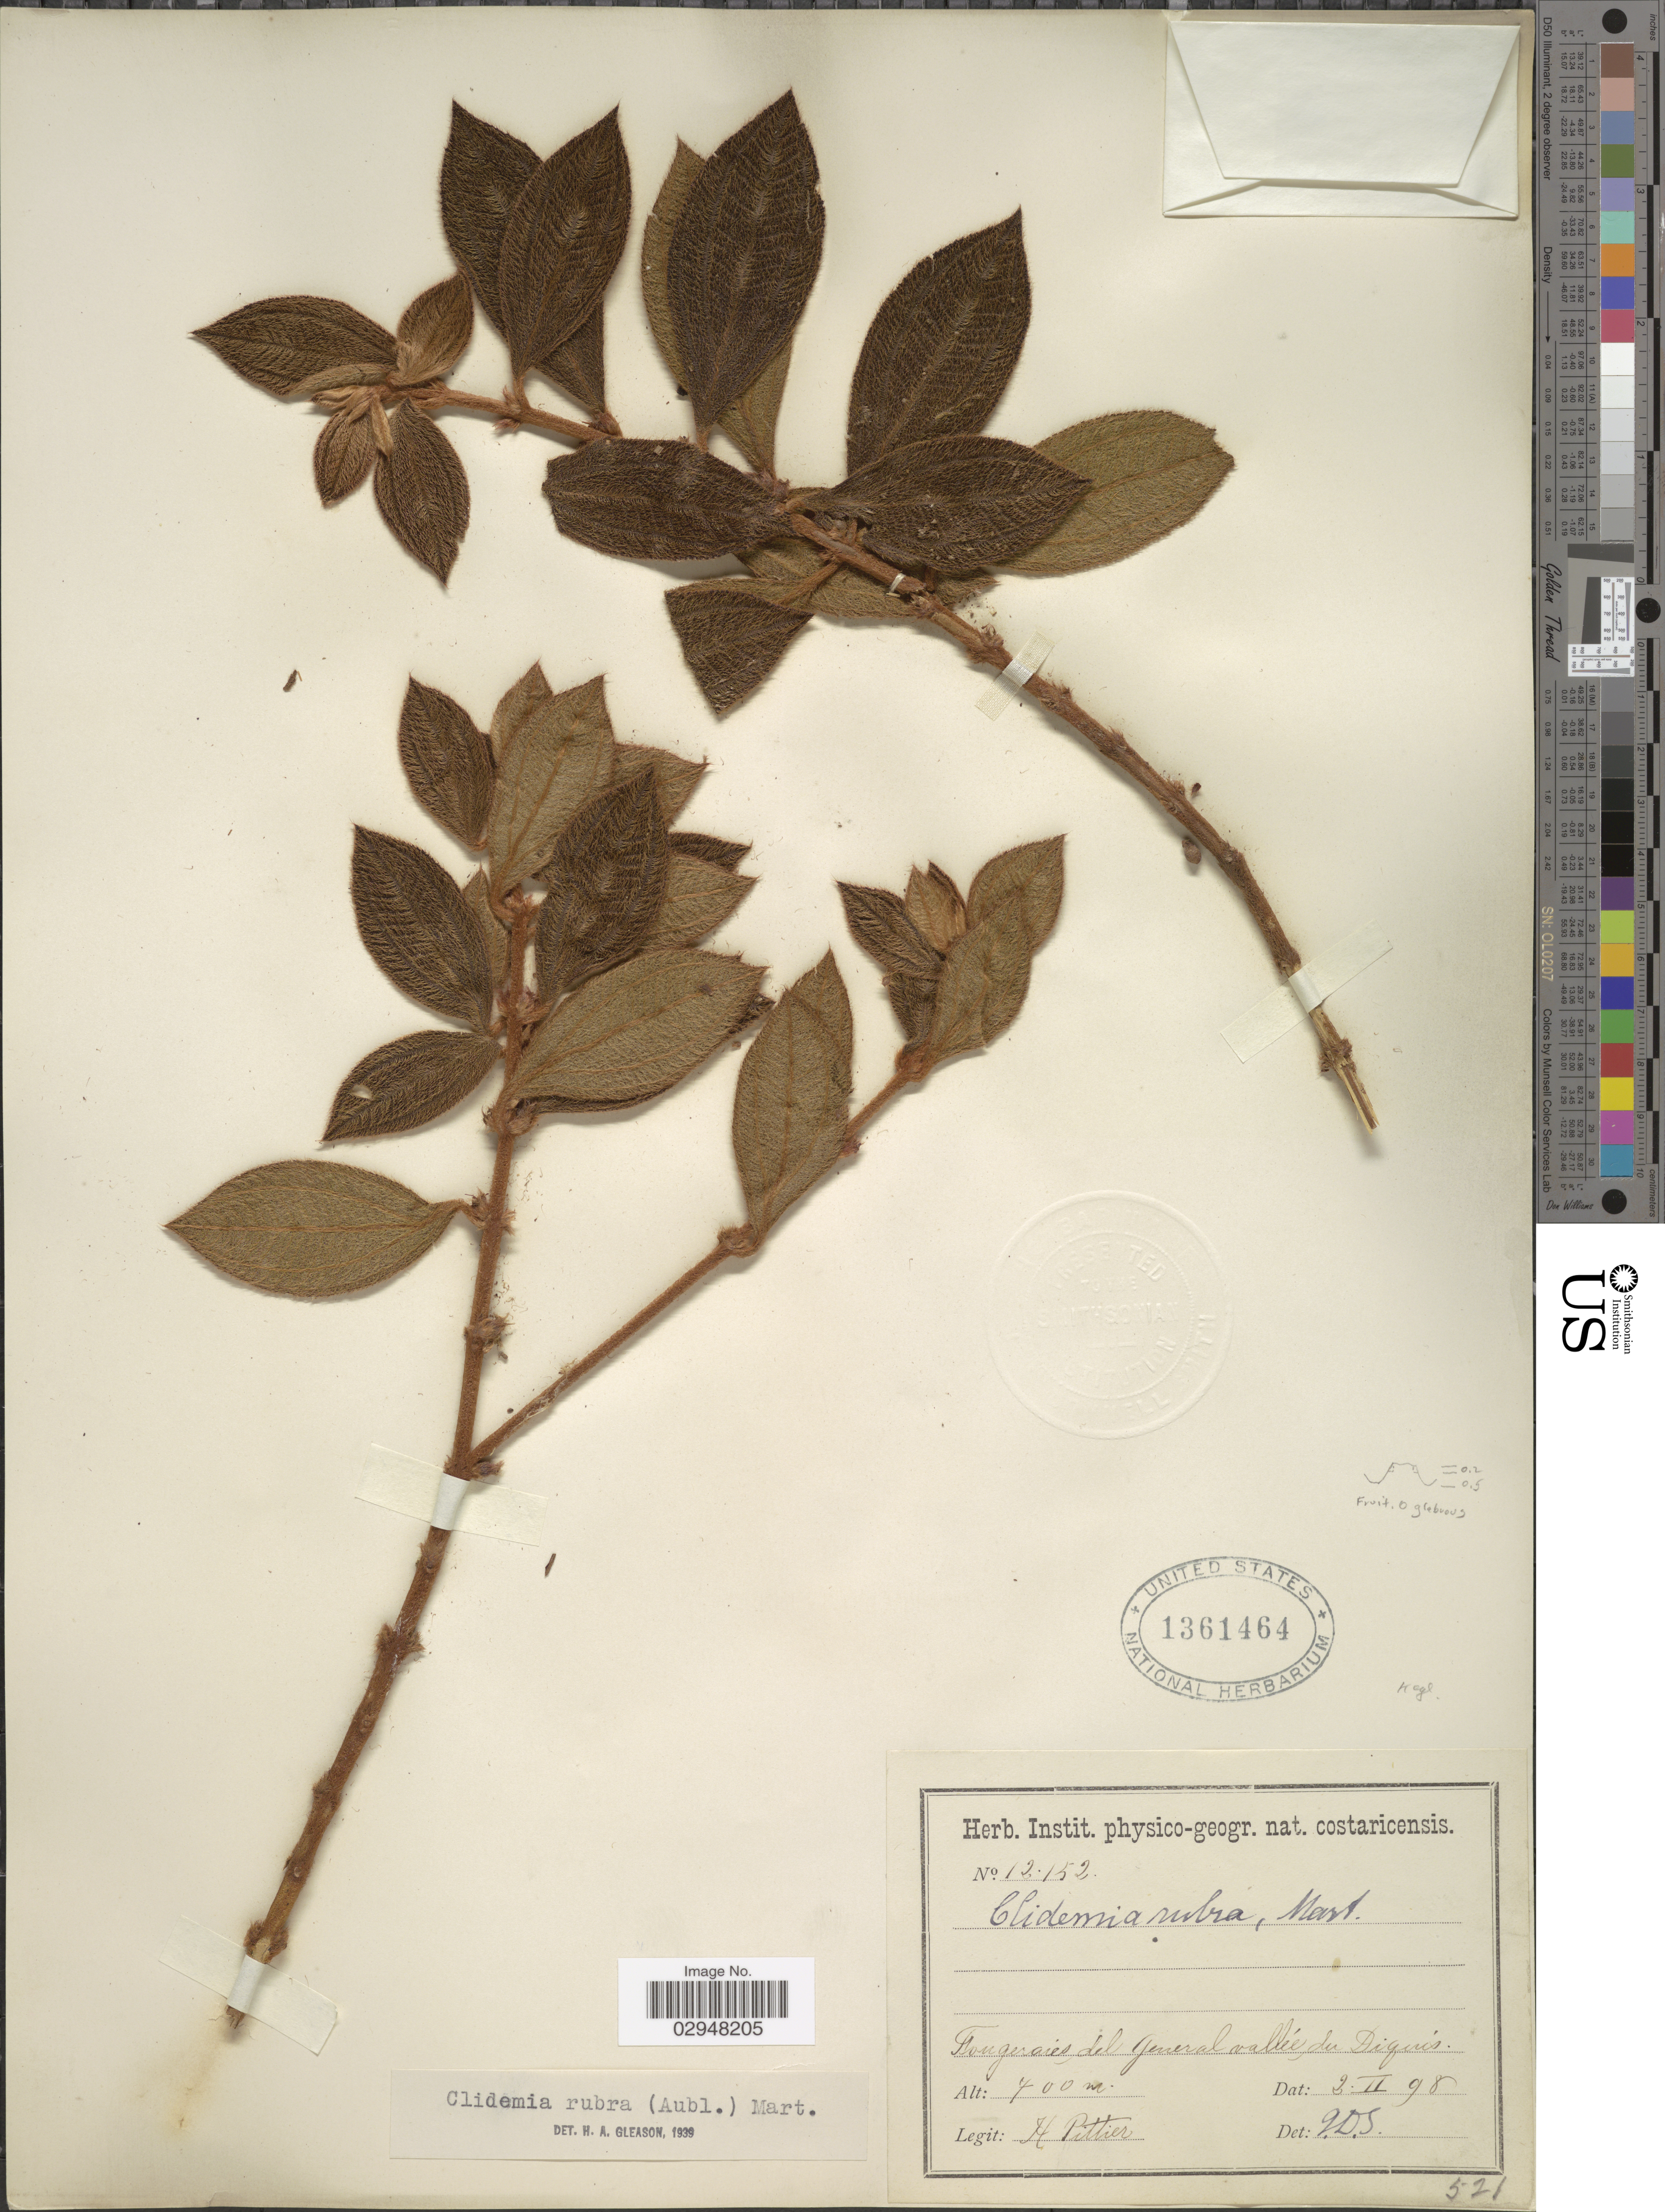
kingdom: Plantae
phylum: Tracheophyta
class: Magnoliopsida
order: Myrtales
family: Melastomataceae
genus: Clidemia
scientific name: Clidemia rubra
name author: (Aubl.) Mart.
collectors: H. F. Pittier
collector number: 12152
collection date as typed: Transcribed d/m/y: 2/2/98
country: Costa Rica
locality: Fougeraies del General vallée du Diquis.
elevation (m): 400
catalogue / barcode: US 1361464